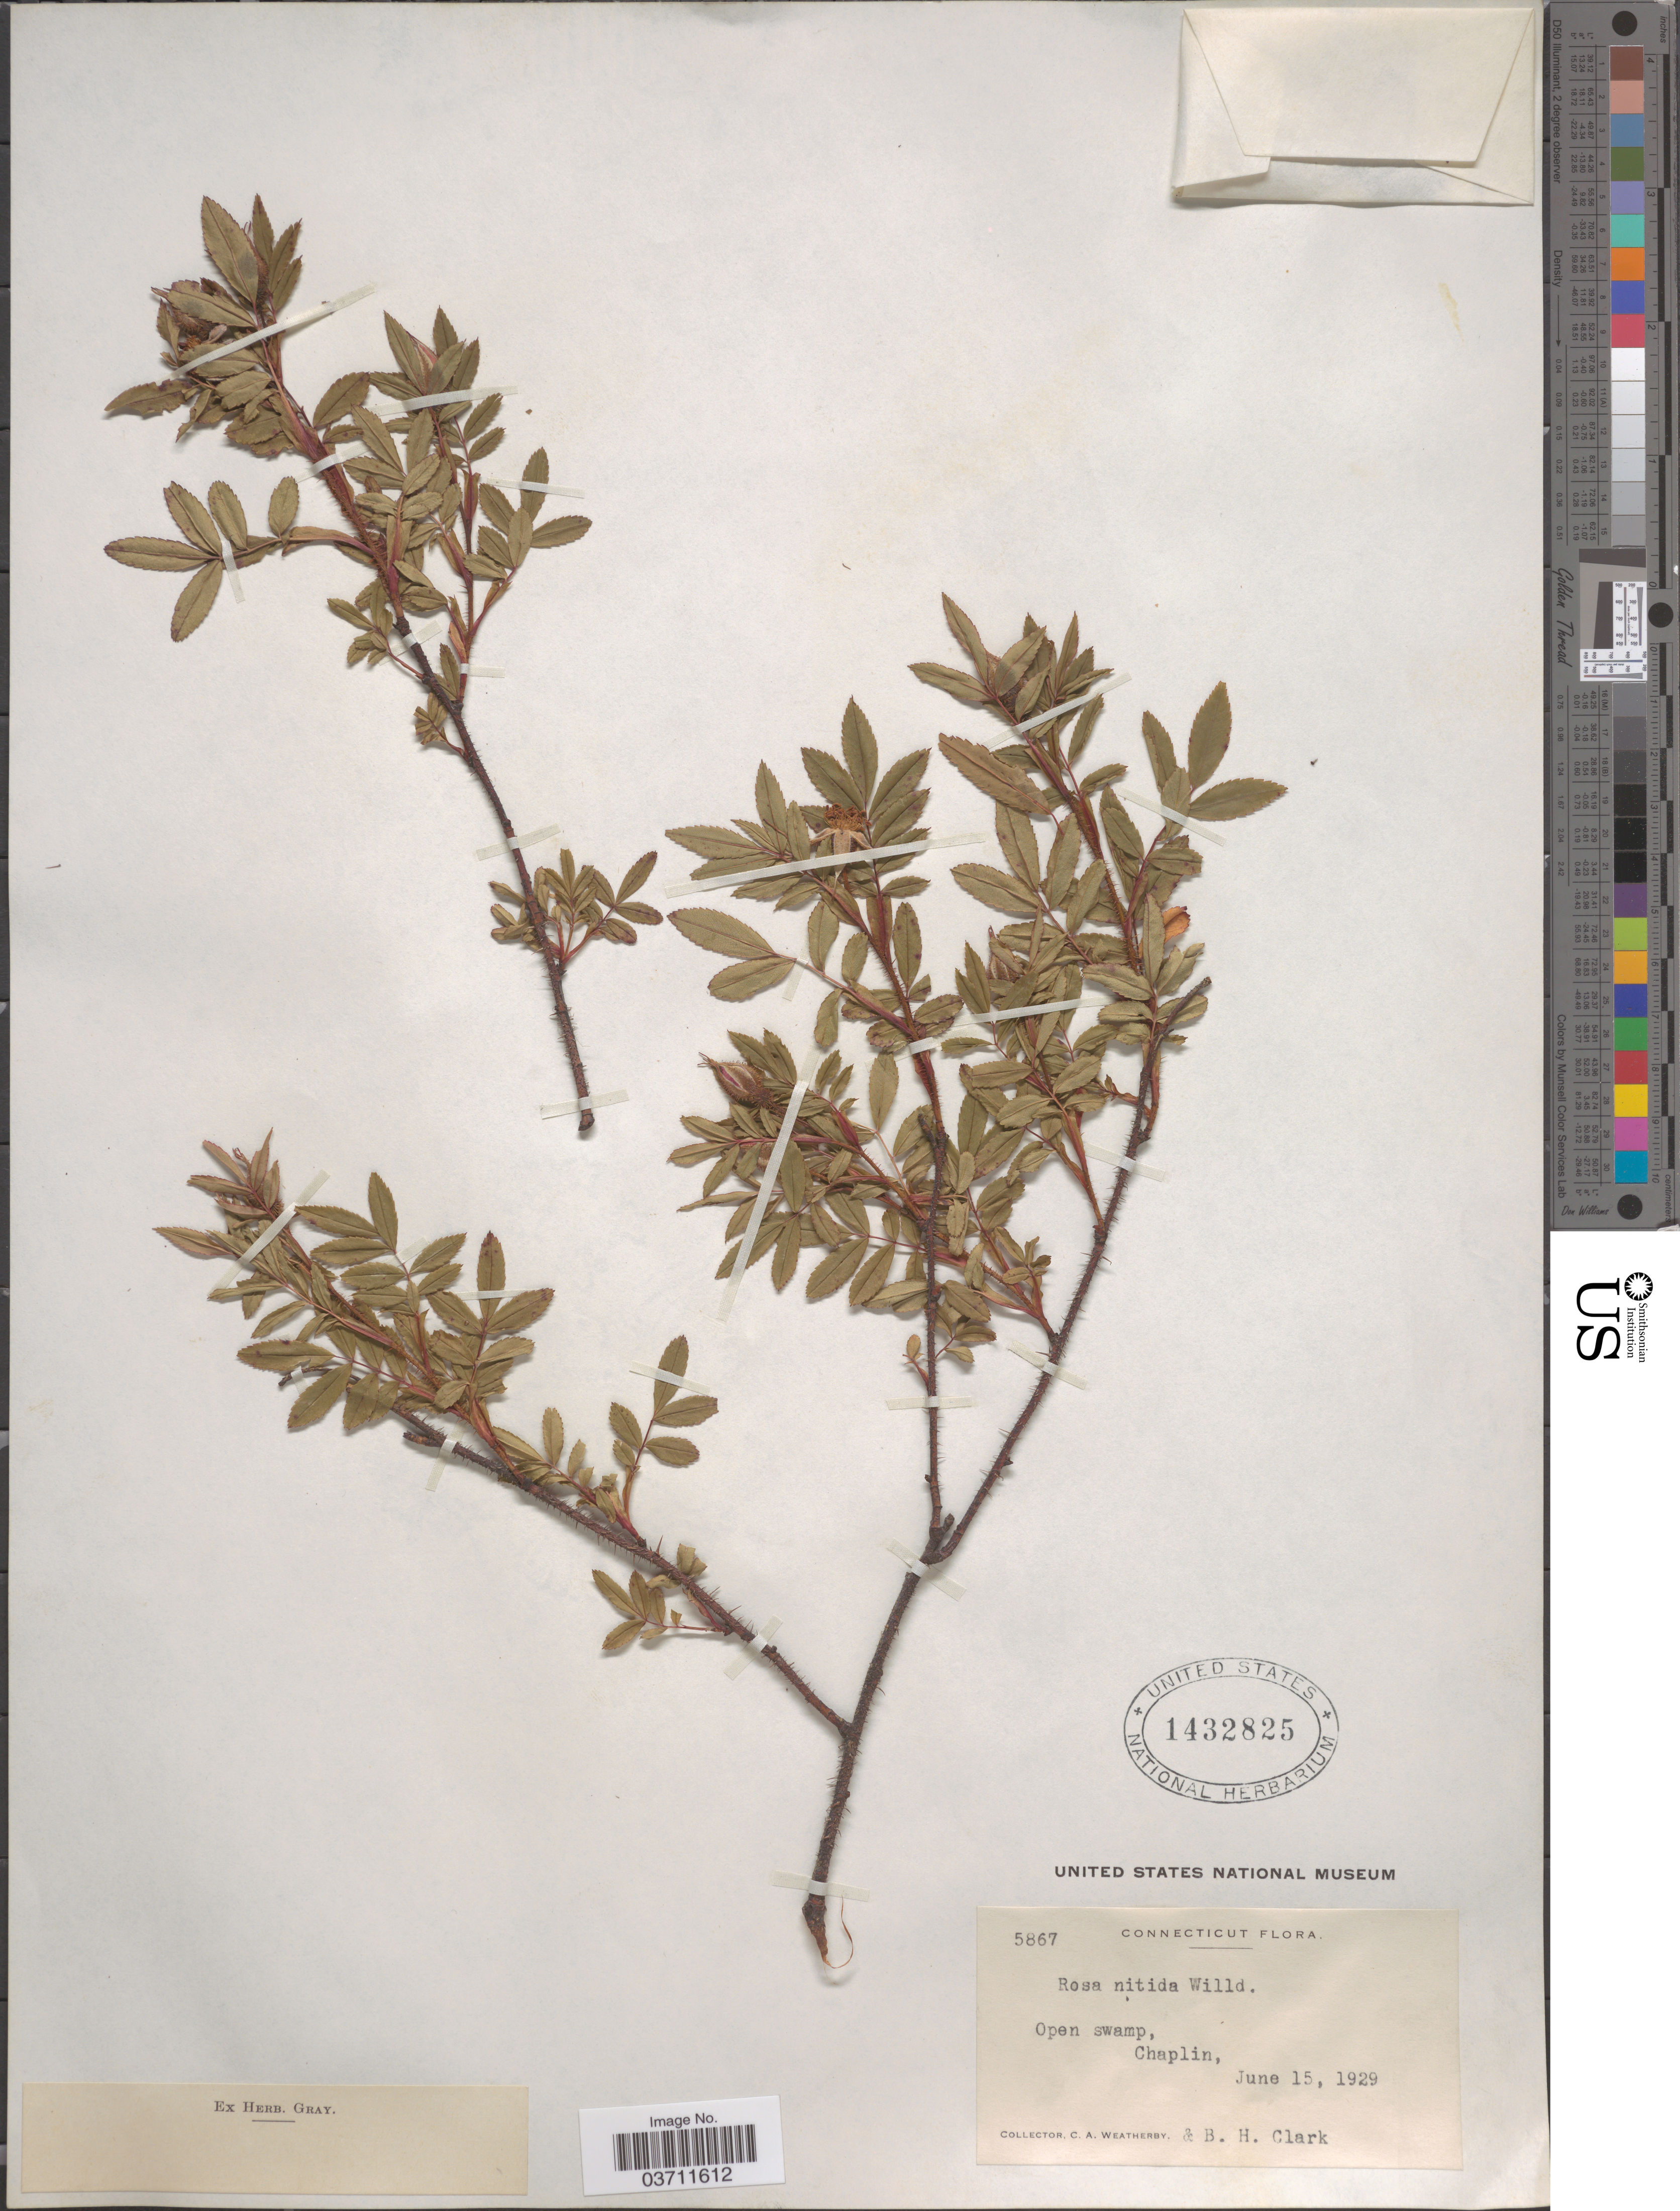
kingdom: Plantae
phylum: Tracheophyta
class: Magnoliopsida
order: Rosales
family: Rosaceae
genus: Rosa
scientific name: Rosa nitida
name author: Willd.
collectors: C. A. Weatherby & B. Clark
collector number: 5867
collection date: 1929-06-15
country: United States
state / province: Connecticut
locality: Chaplin.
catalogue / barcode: US 1432825